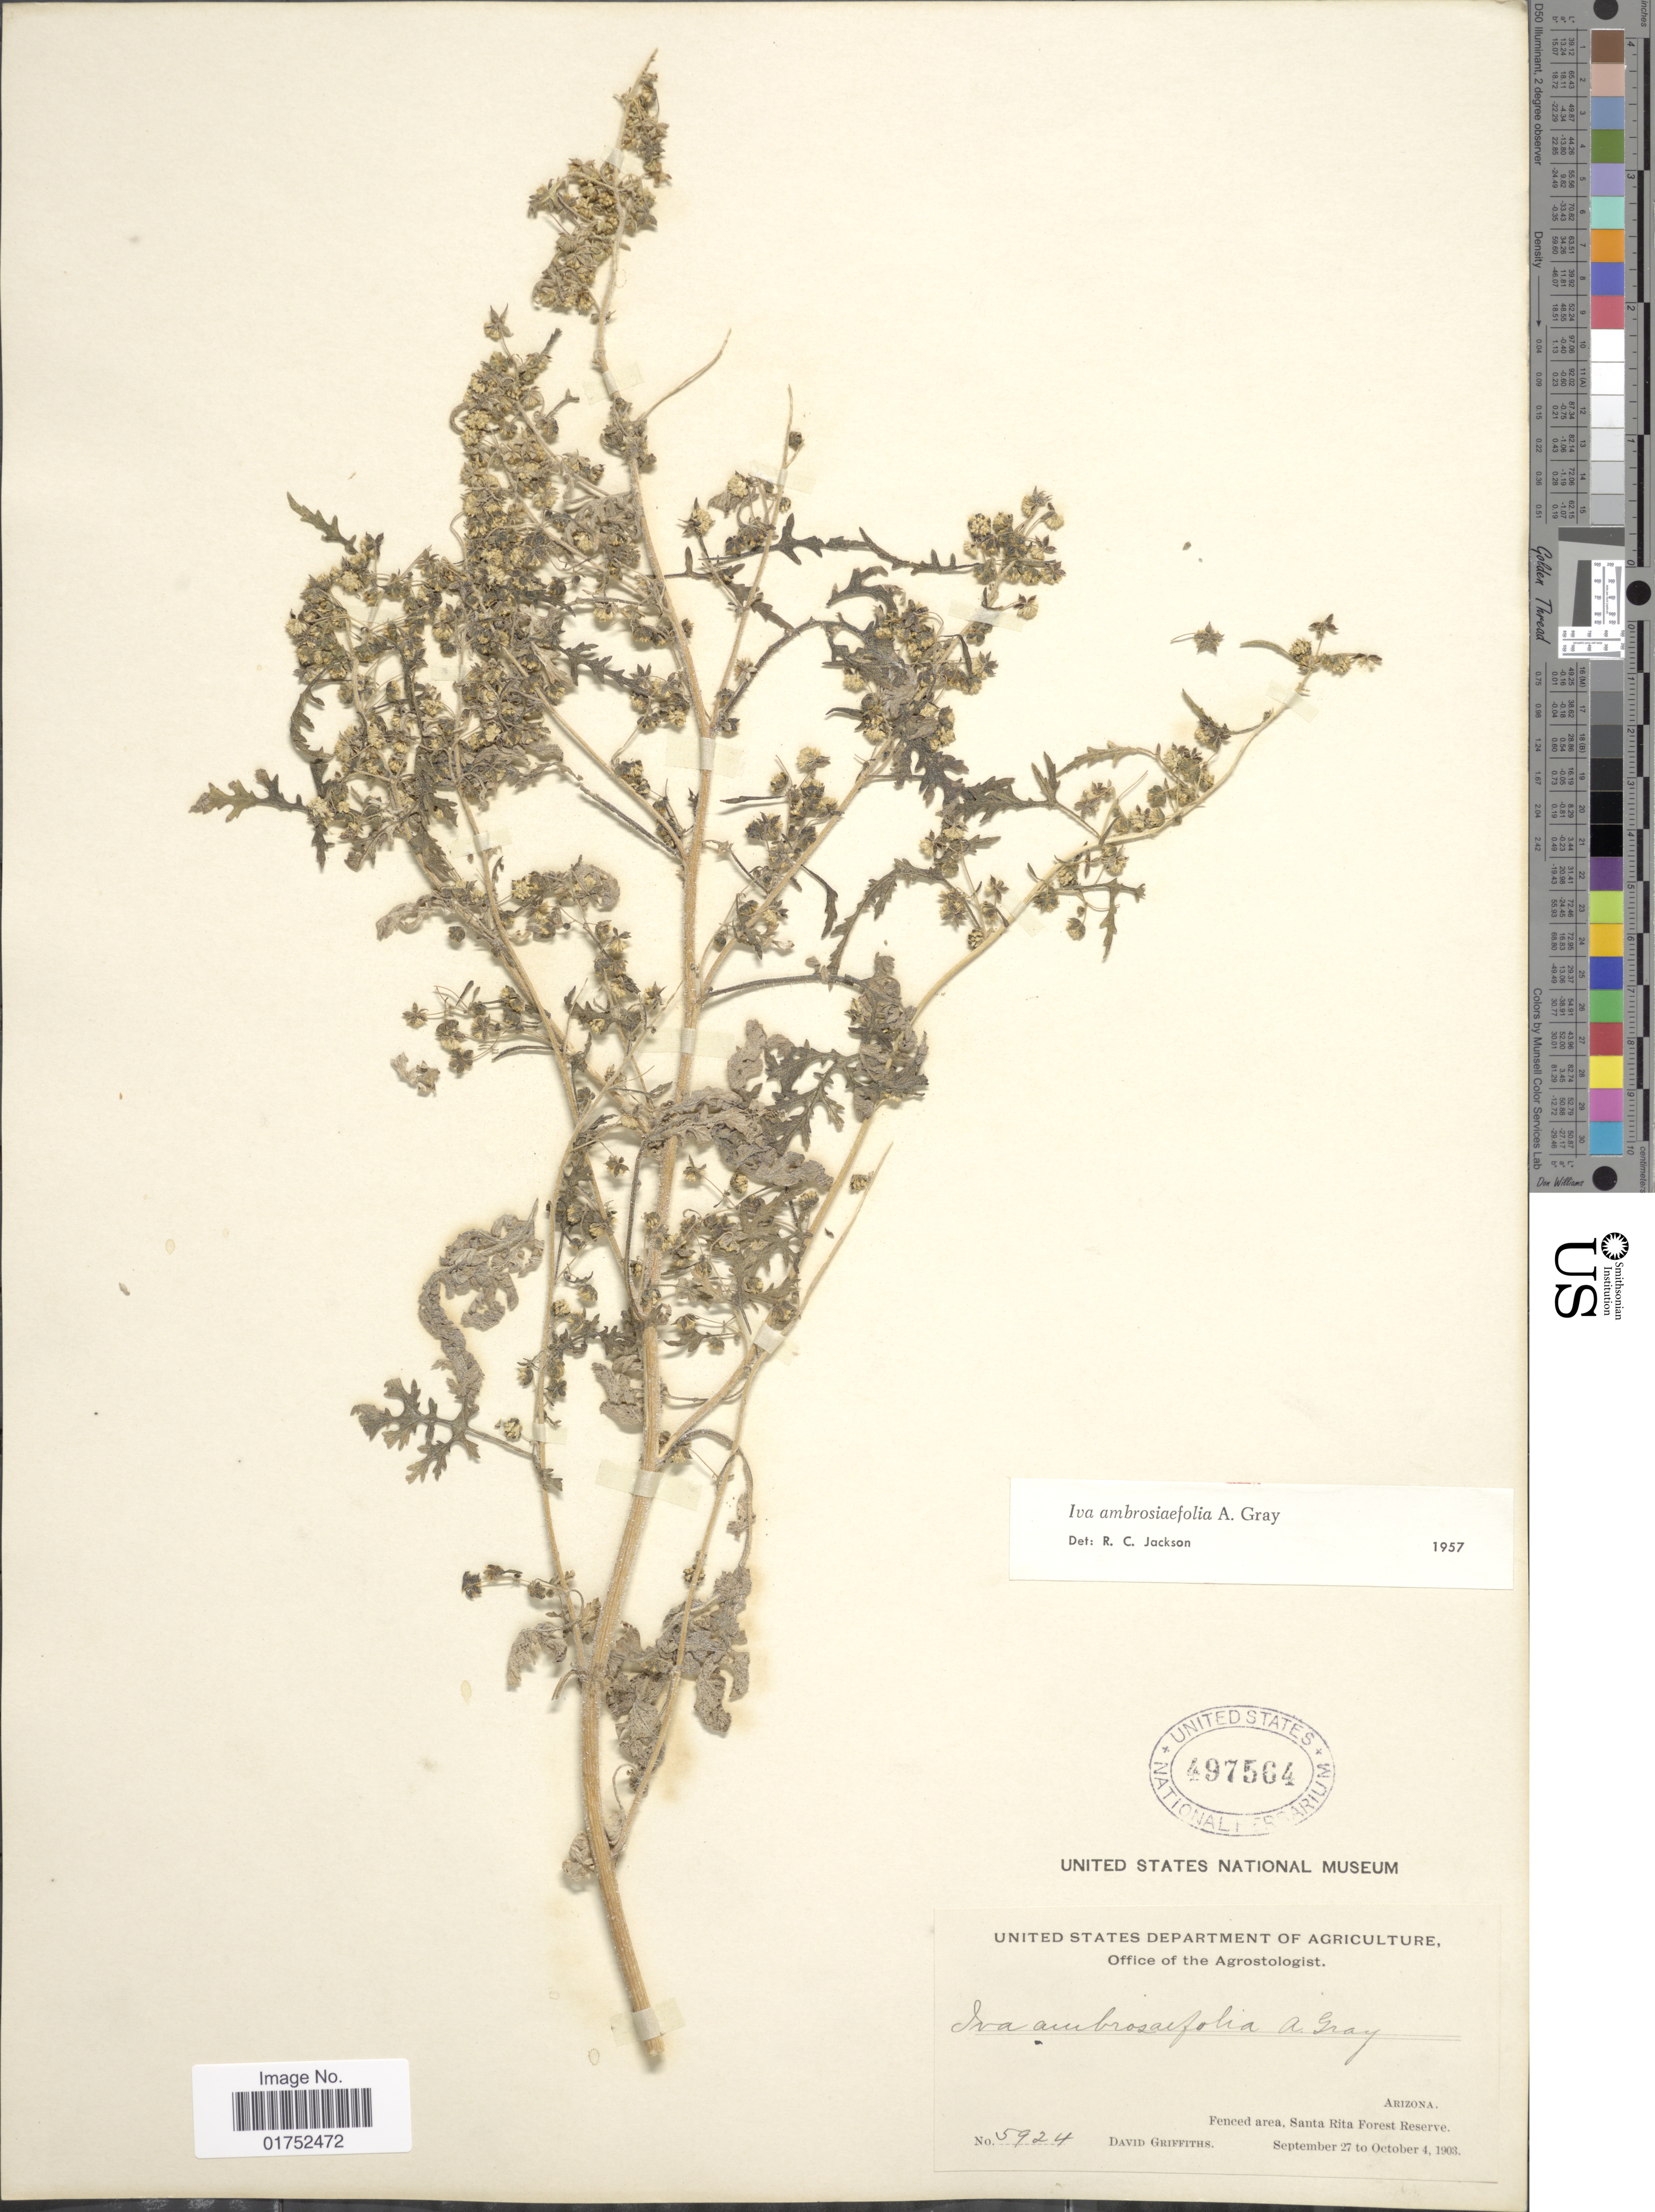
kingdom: Plantae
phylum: Tracheophyta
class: Magnoliopsida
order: Asterales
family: Asteraceae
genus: Iva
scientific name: Iva ambrosiifolia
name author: (A. Gray) A. Gray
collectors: D. Griffiths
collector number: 5924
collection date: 1903-09-27/1903-10-04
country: United States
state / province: Arizona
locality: Santa Rita Forest Reserve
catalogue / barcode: US 497564